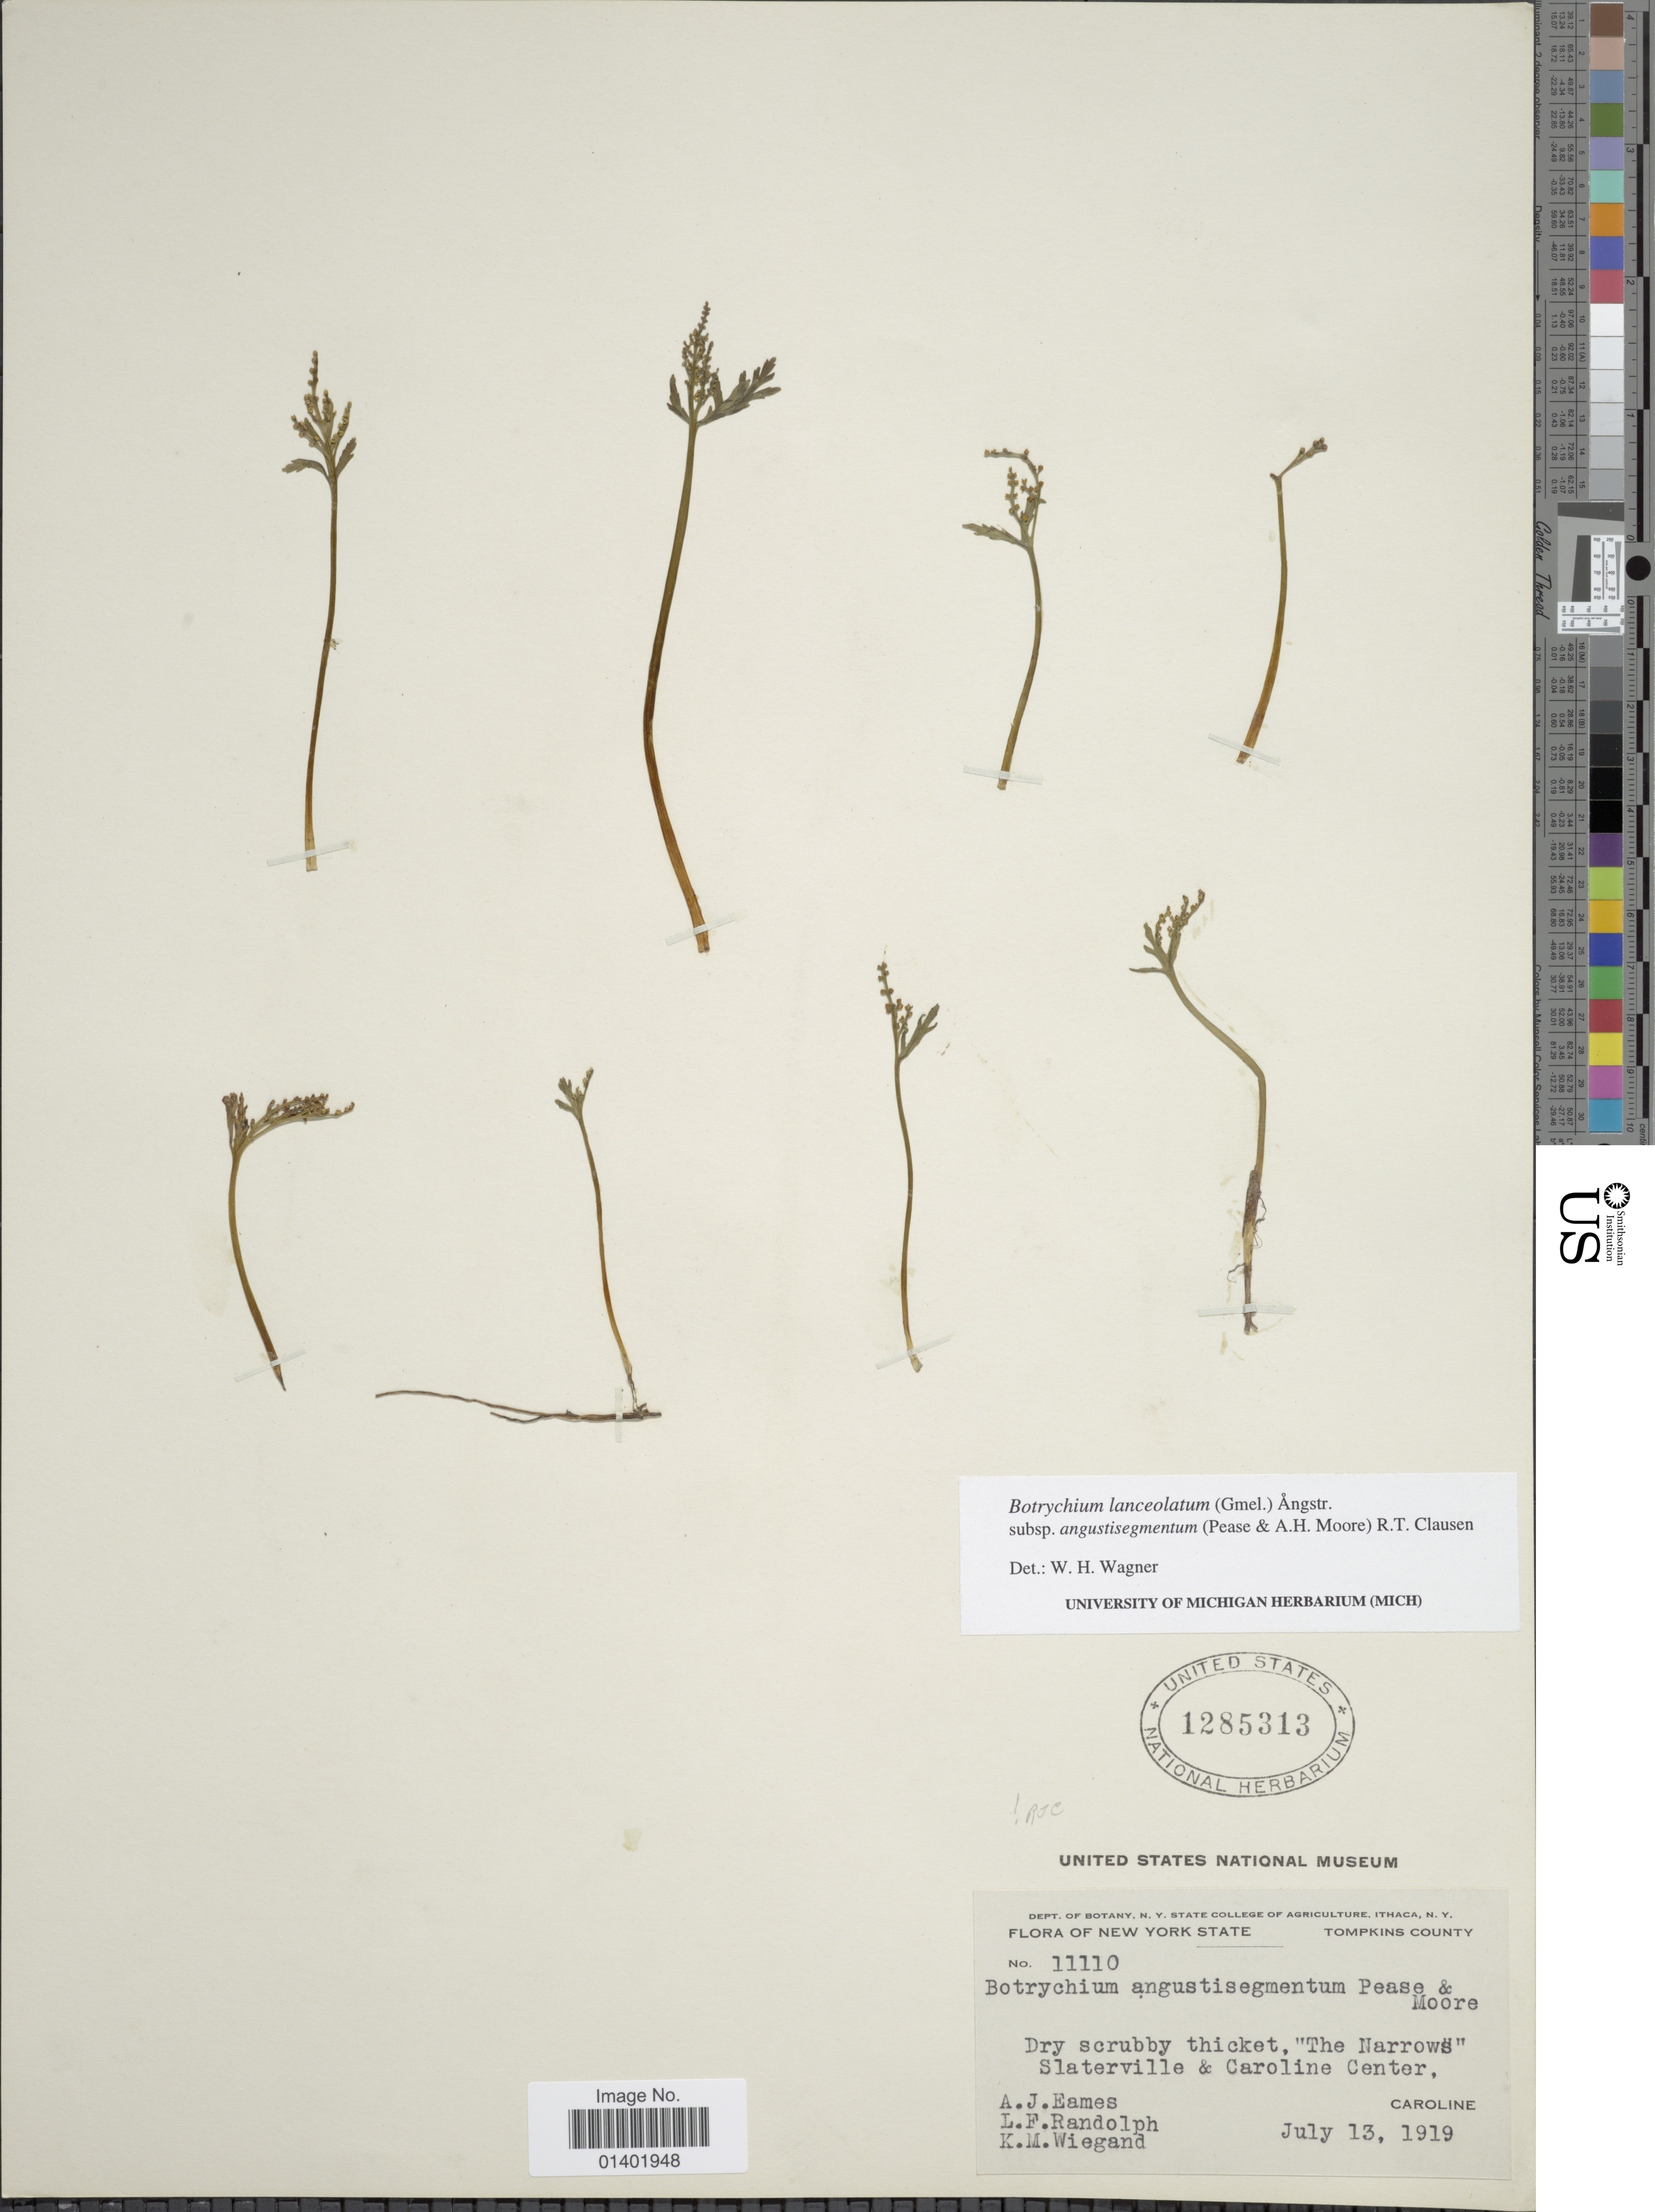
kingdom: Plantae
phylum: Tracheophyta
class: Polypodiopsida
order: Ophioglossales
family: Ophioglossaceae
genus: Botrychium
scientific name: Botrychium lanceolatum subsp. angustisegmentum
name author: (Pease & A.H. Moore) R.T. Clausen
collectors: A. J. Eames, L. F. Randolph & K. M. Wiegand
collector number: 11110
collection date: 1919-07-13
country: United States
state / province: New York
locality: Tompkins County, "The Narrows"Slaterville & Caroline Center, Caroline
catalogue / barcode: US 1285313